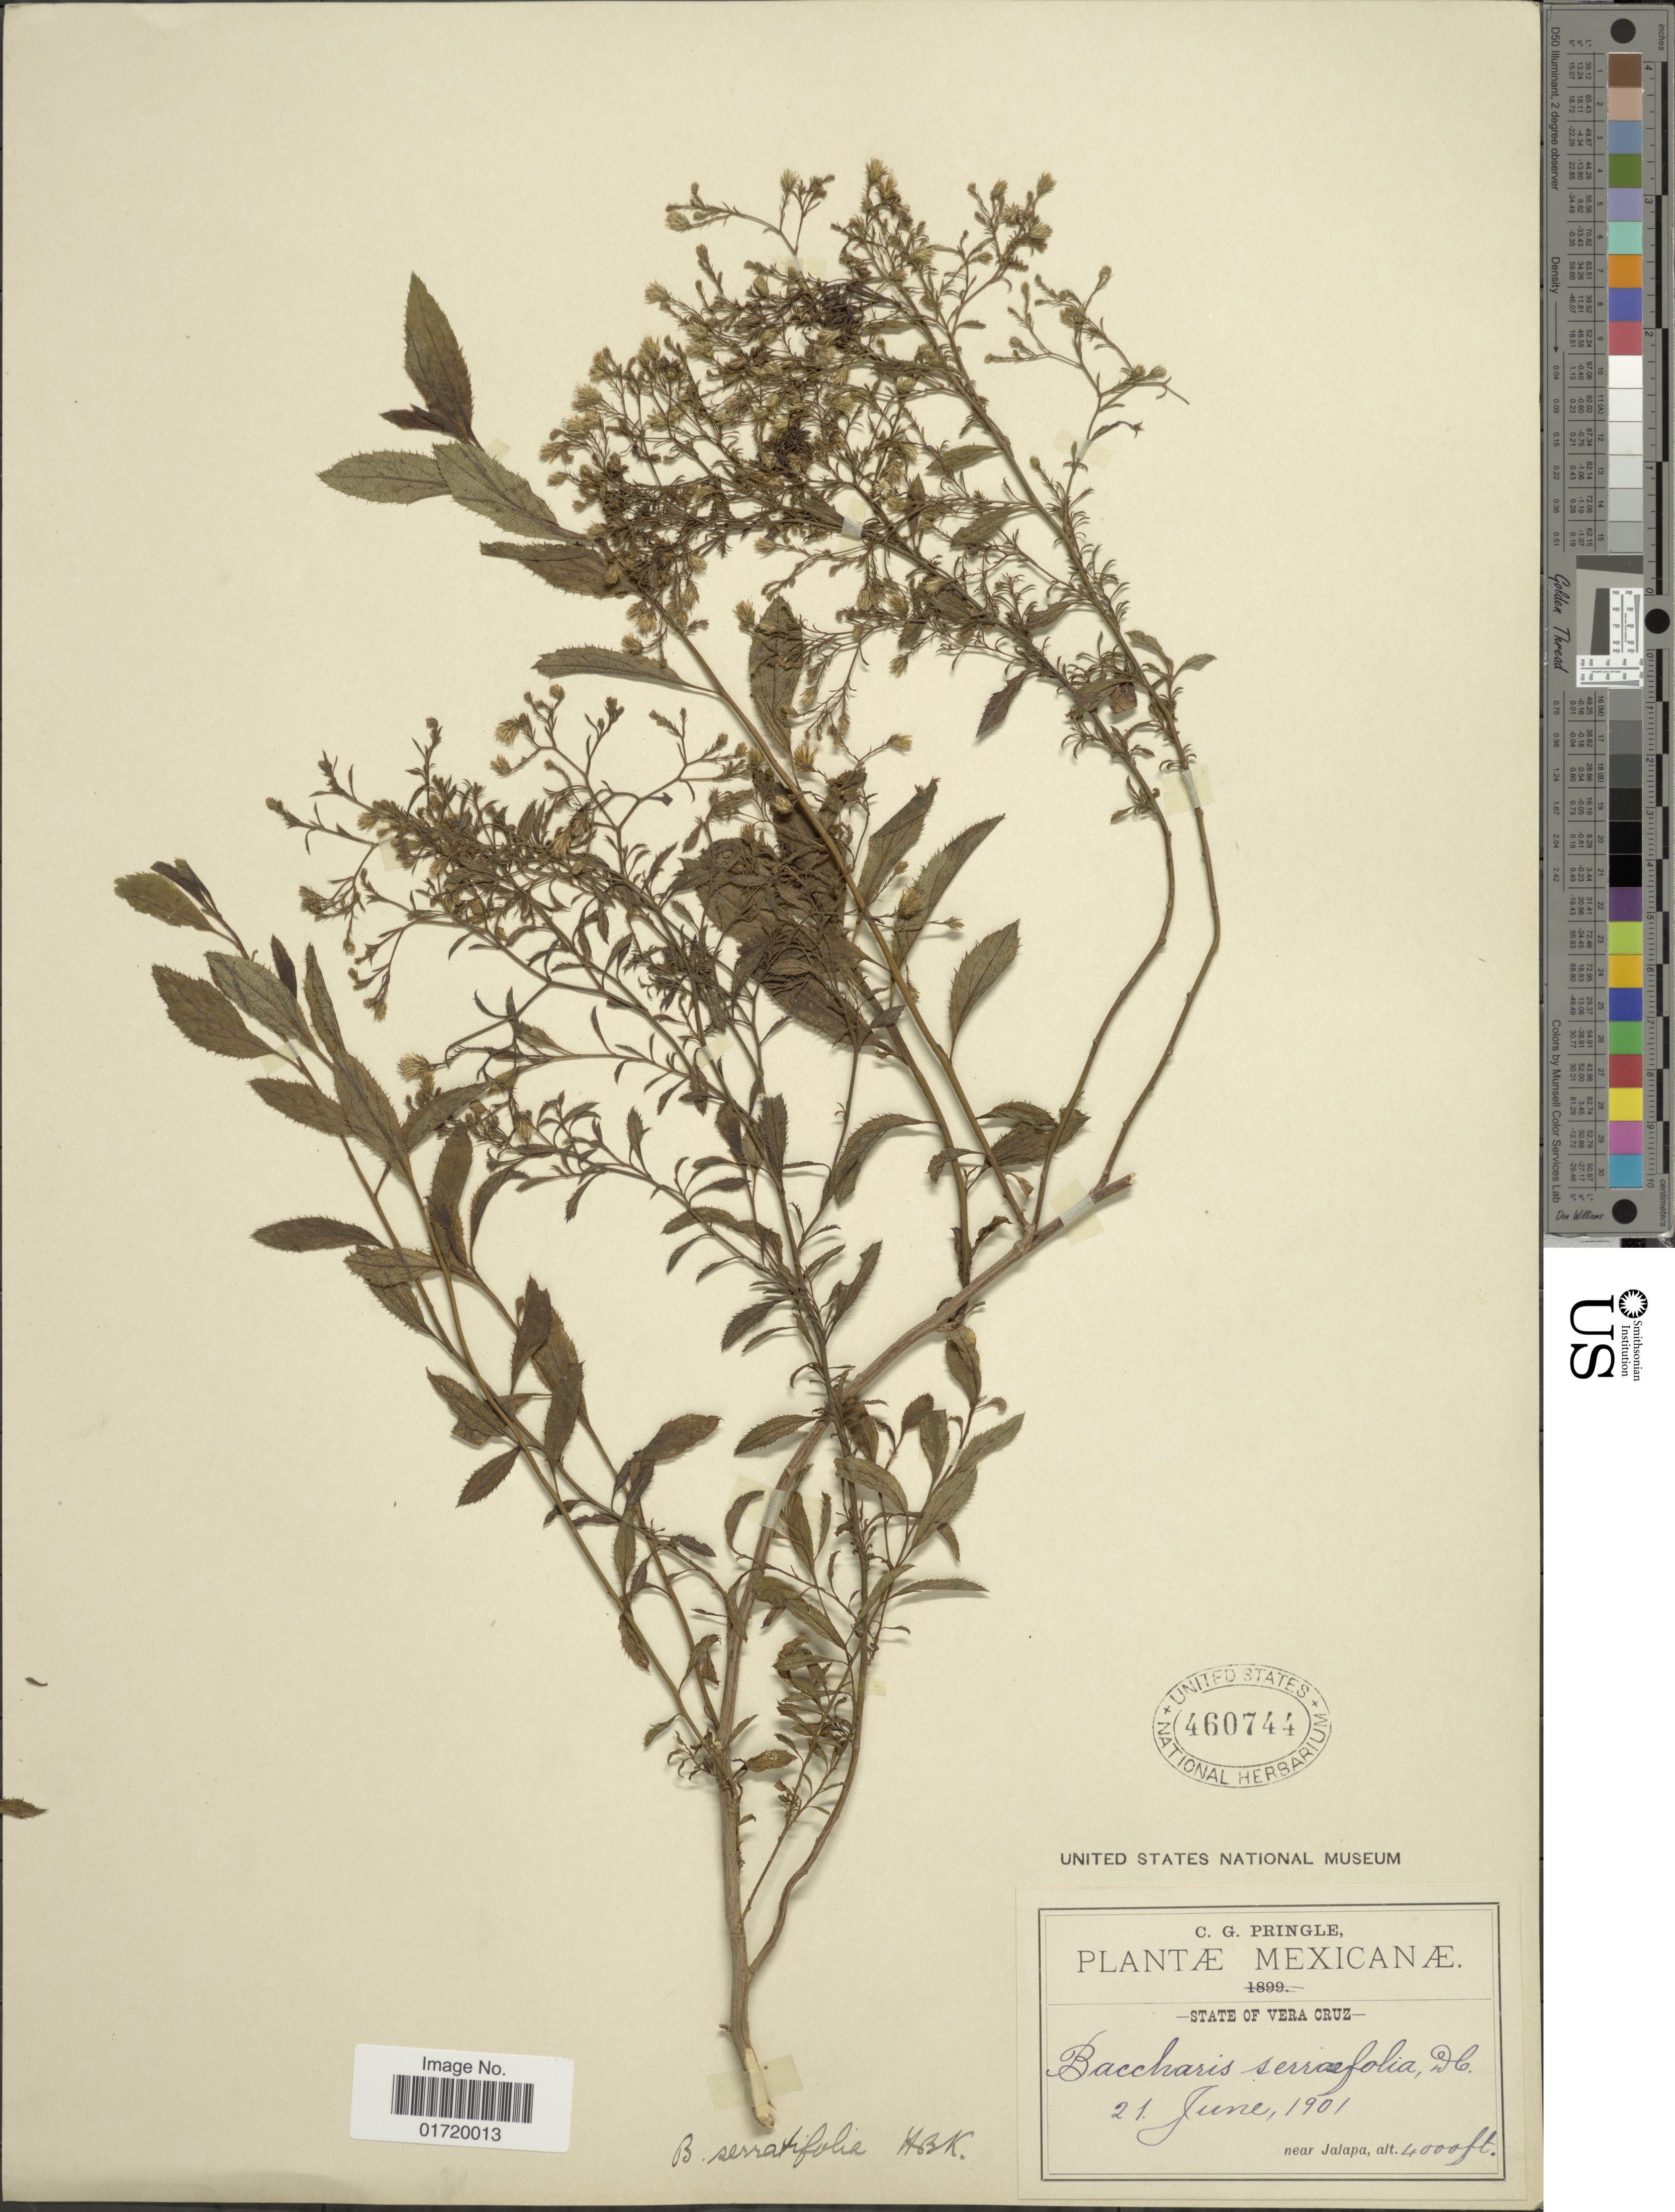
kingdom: Plantae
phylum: Tracheophyta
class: Magnoliopsida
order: Asterales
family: Asteraceae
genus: Baccharis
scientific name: Baccharis serrifolia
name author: DC.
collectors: C. G. Pringle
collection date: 1901-06-21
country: Mexico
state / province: Veracruz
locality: Mexicanae, State of Vera Cruz, near Jalapa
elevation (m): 1219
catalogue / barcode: US 460744